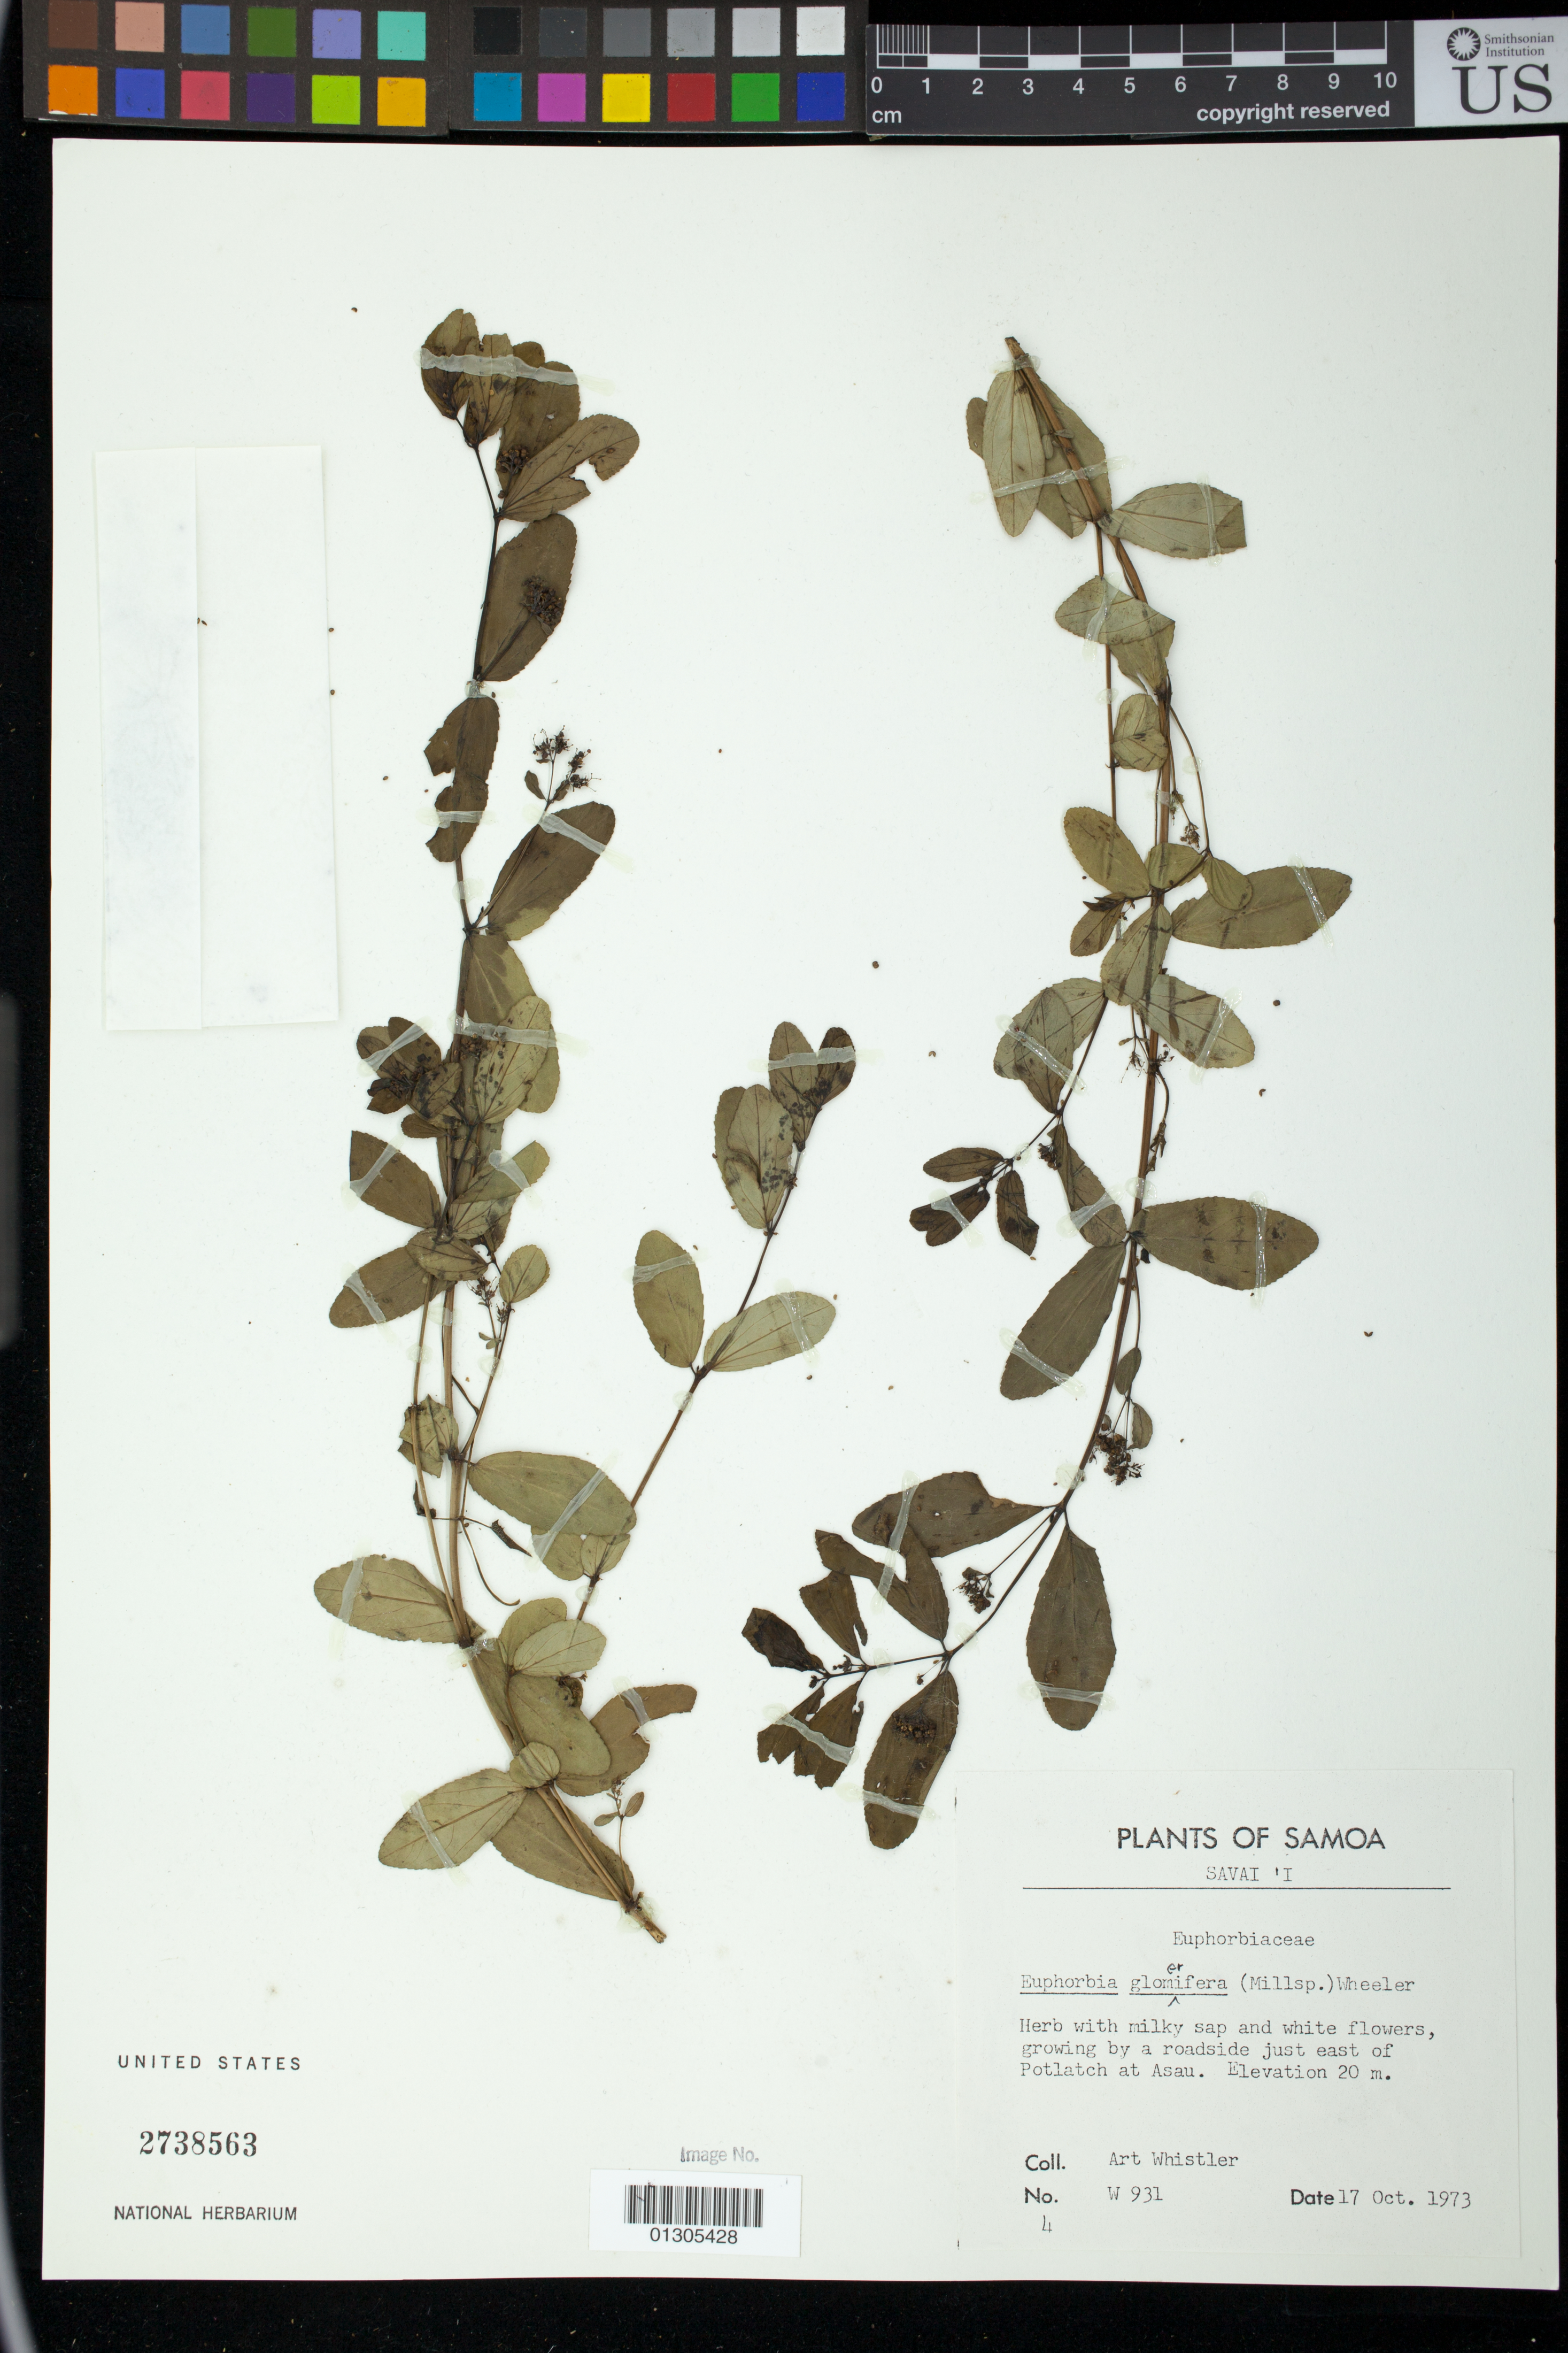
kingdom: Plantae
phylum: Tracheophyta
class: Magnoliopsida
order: Malpighiales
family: Euphorbiaceae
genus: Euphorbia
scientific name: Euphorbia hypericifolia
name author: L.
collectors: A. Whistler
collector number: W 931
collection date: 1973-10-17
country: Samoa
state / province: Vaisigano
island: Savai'i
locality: just east of Potlatch at Asau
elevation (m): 20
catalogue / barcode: US 2738563